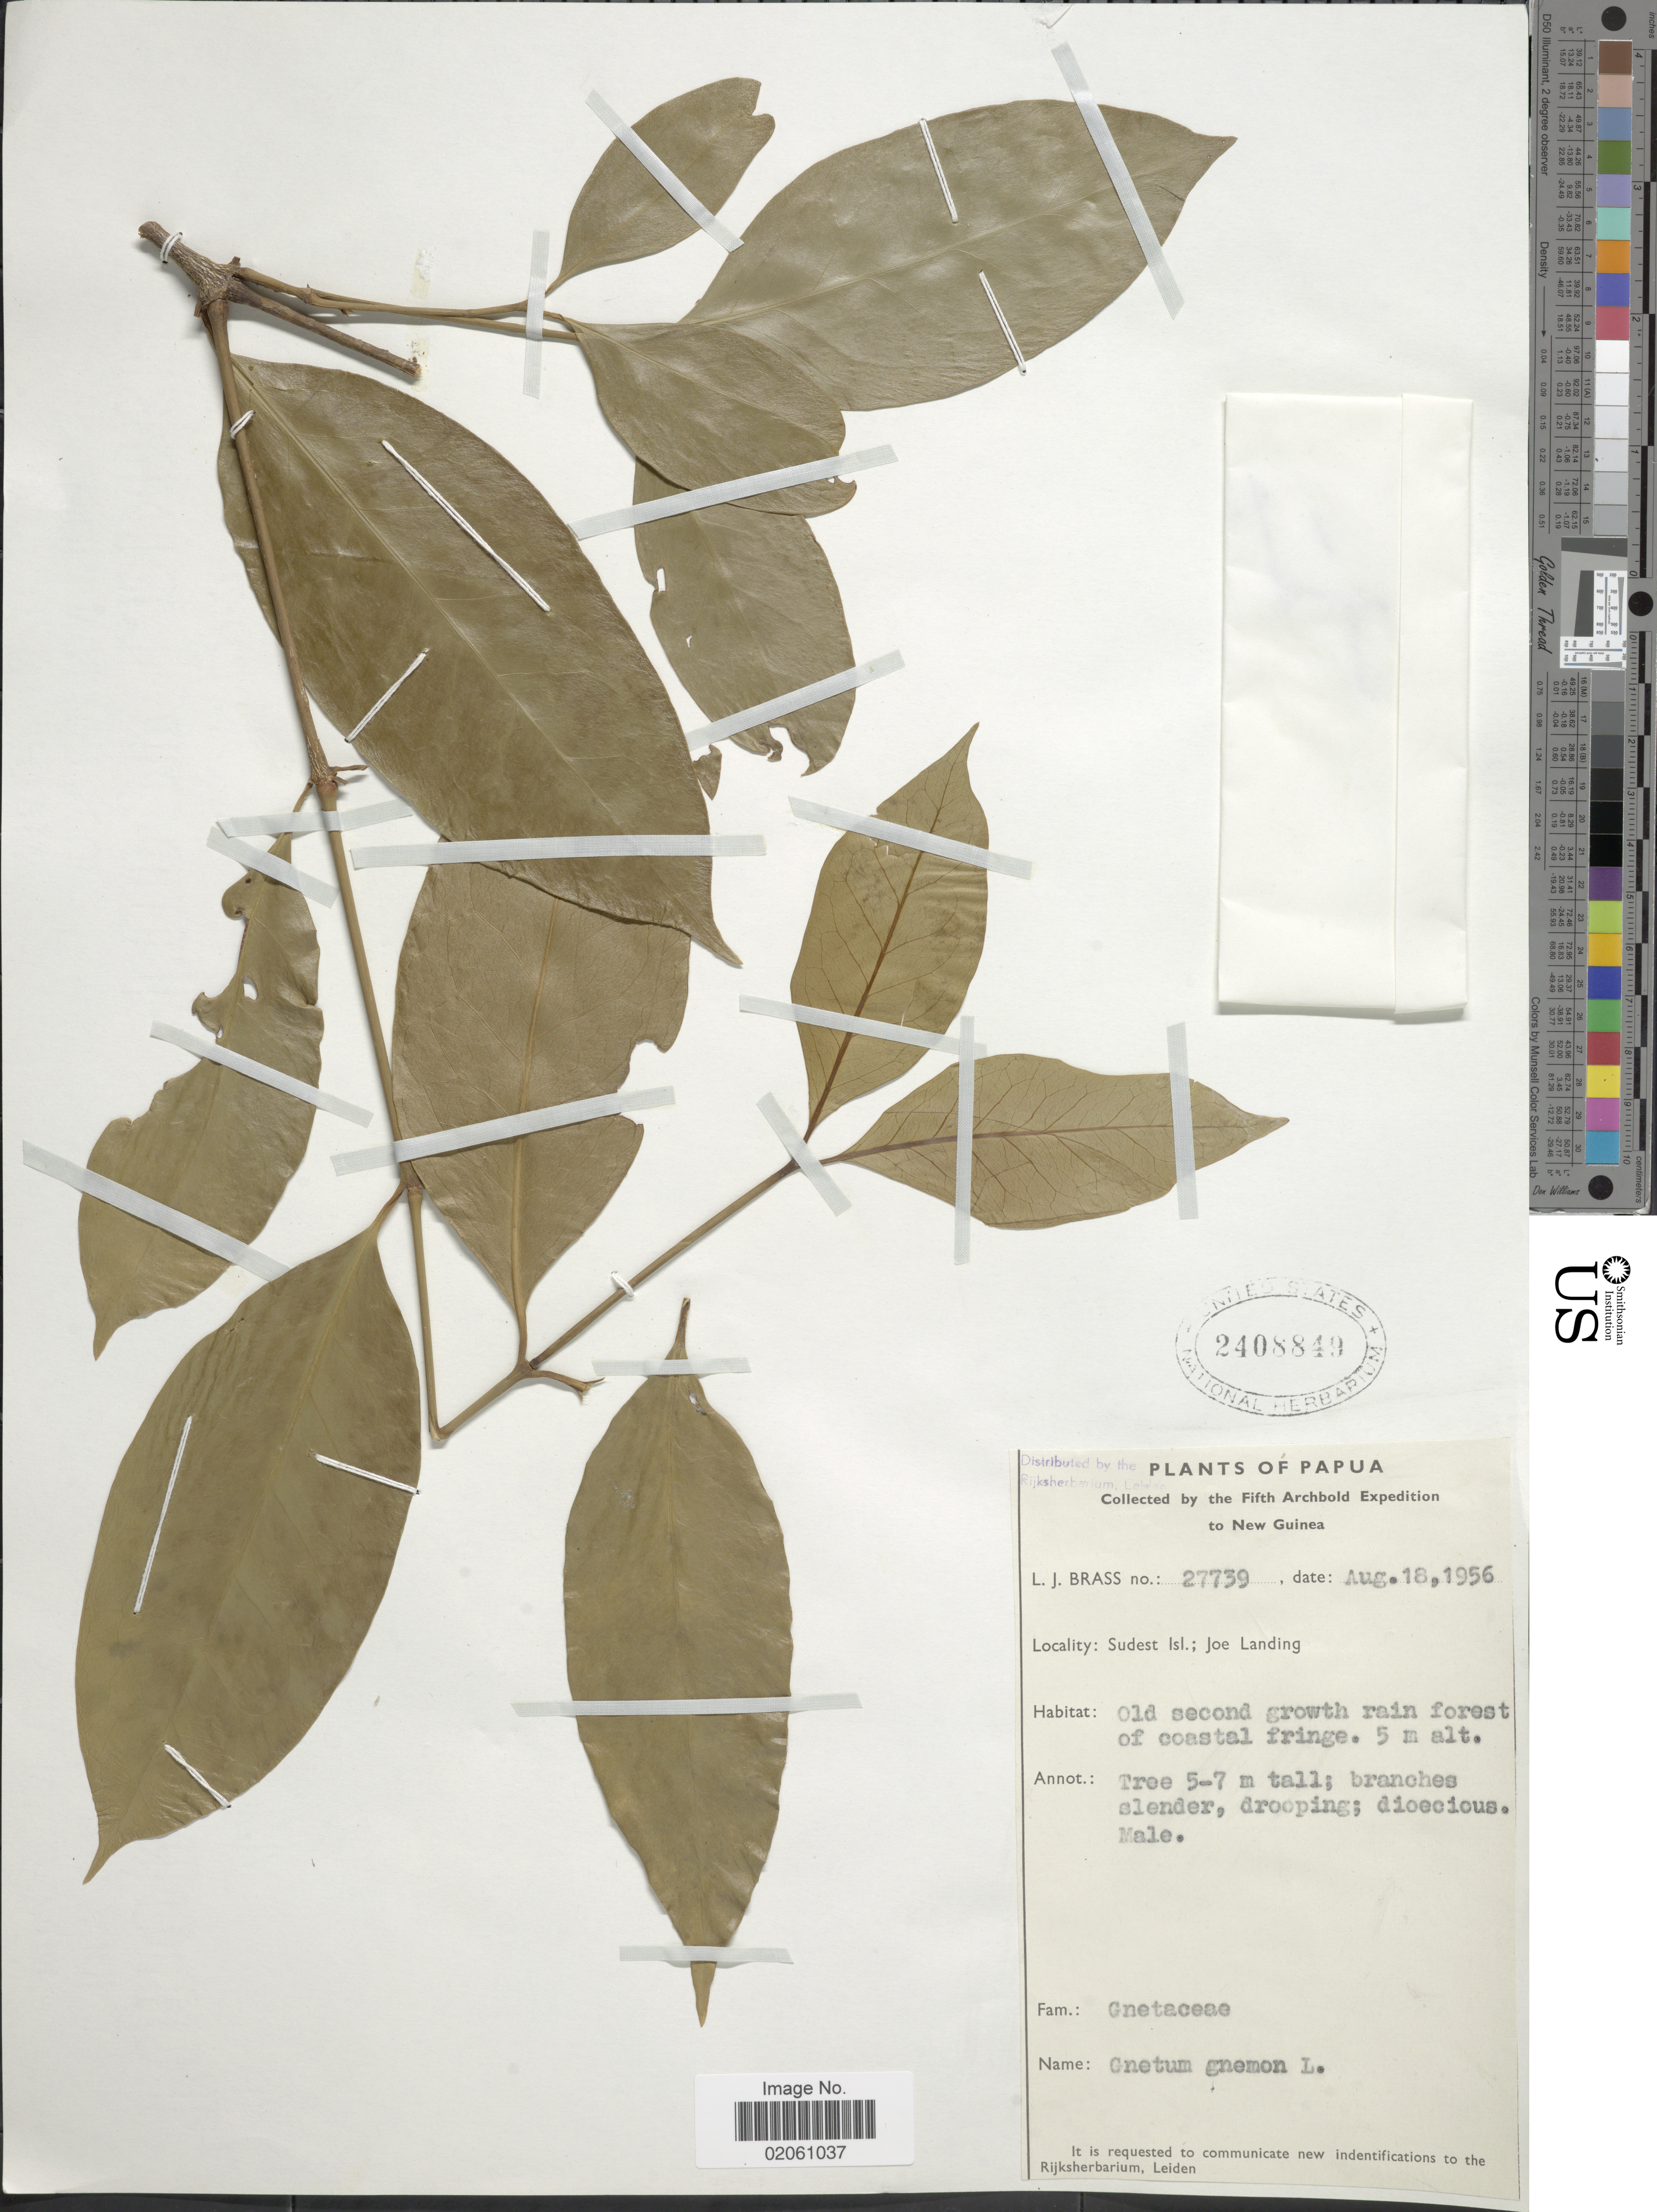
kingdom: Plantae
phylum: Tracheophyta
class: Gnetopsida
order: Gnetales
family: Gnetaceae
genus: Gnetum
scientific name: Gnetum gnemon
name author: L.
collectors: L. J. Brass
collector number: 27739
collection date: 1956-08-18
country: Papua New Guinea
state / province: Milne Bay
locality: Sudest Isl; Joe Landing, Old second growth rain forest of coastal fringe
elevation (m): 5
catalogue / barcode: US 2408849